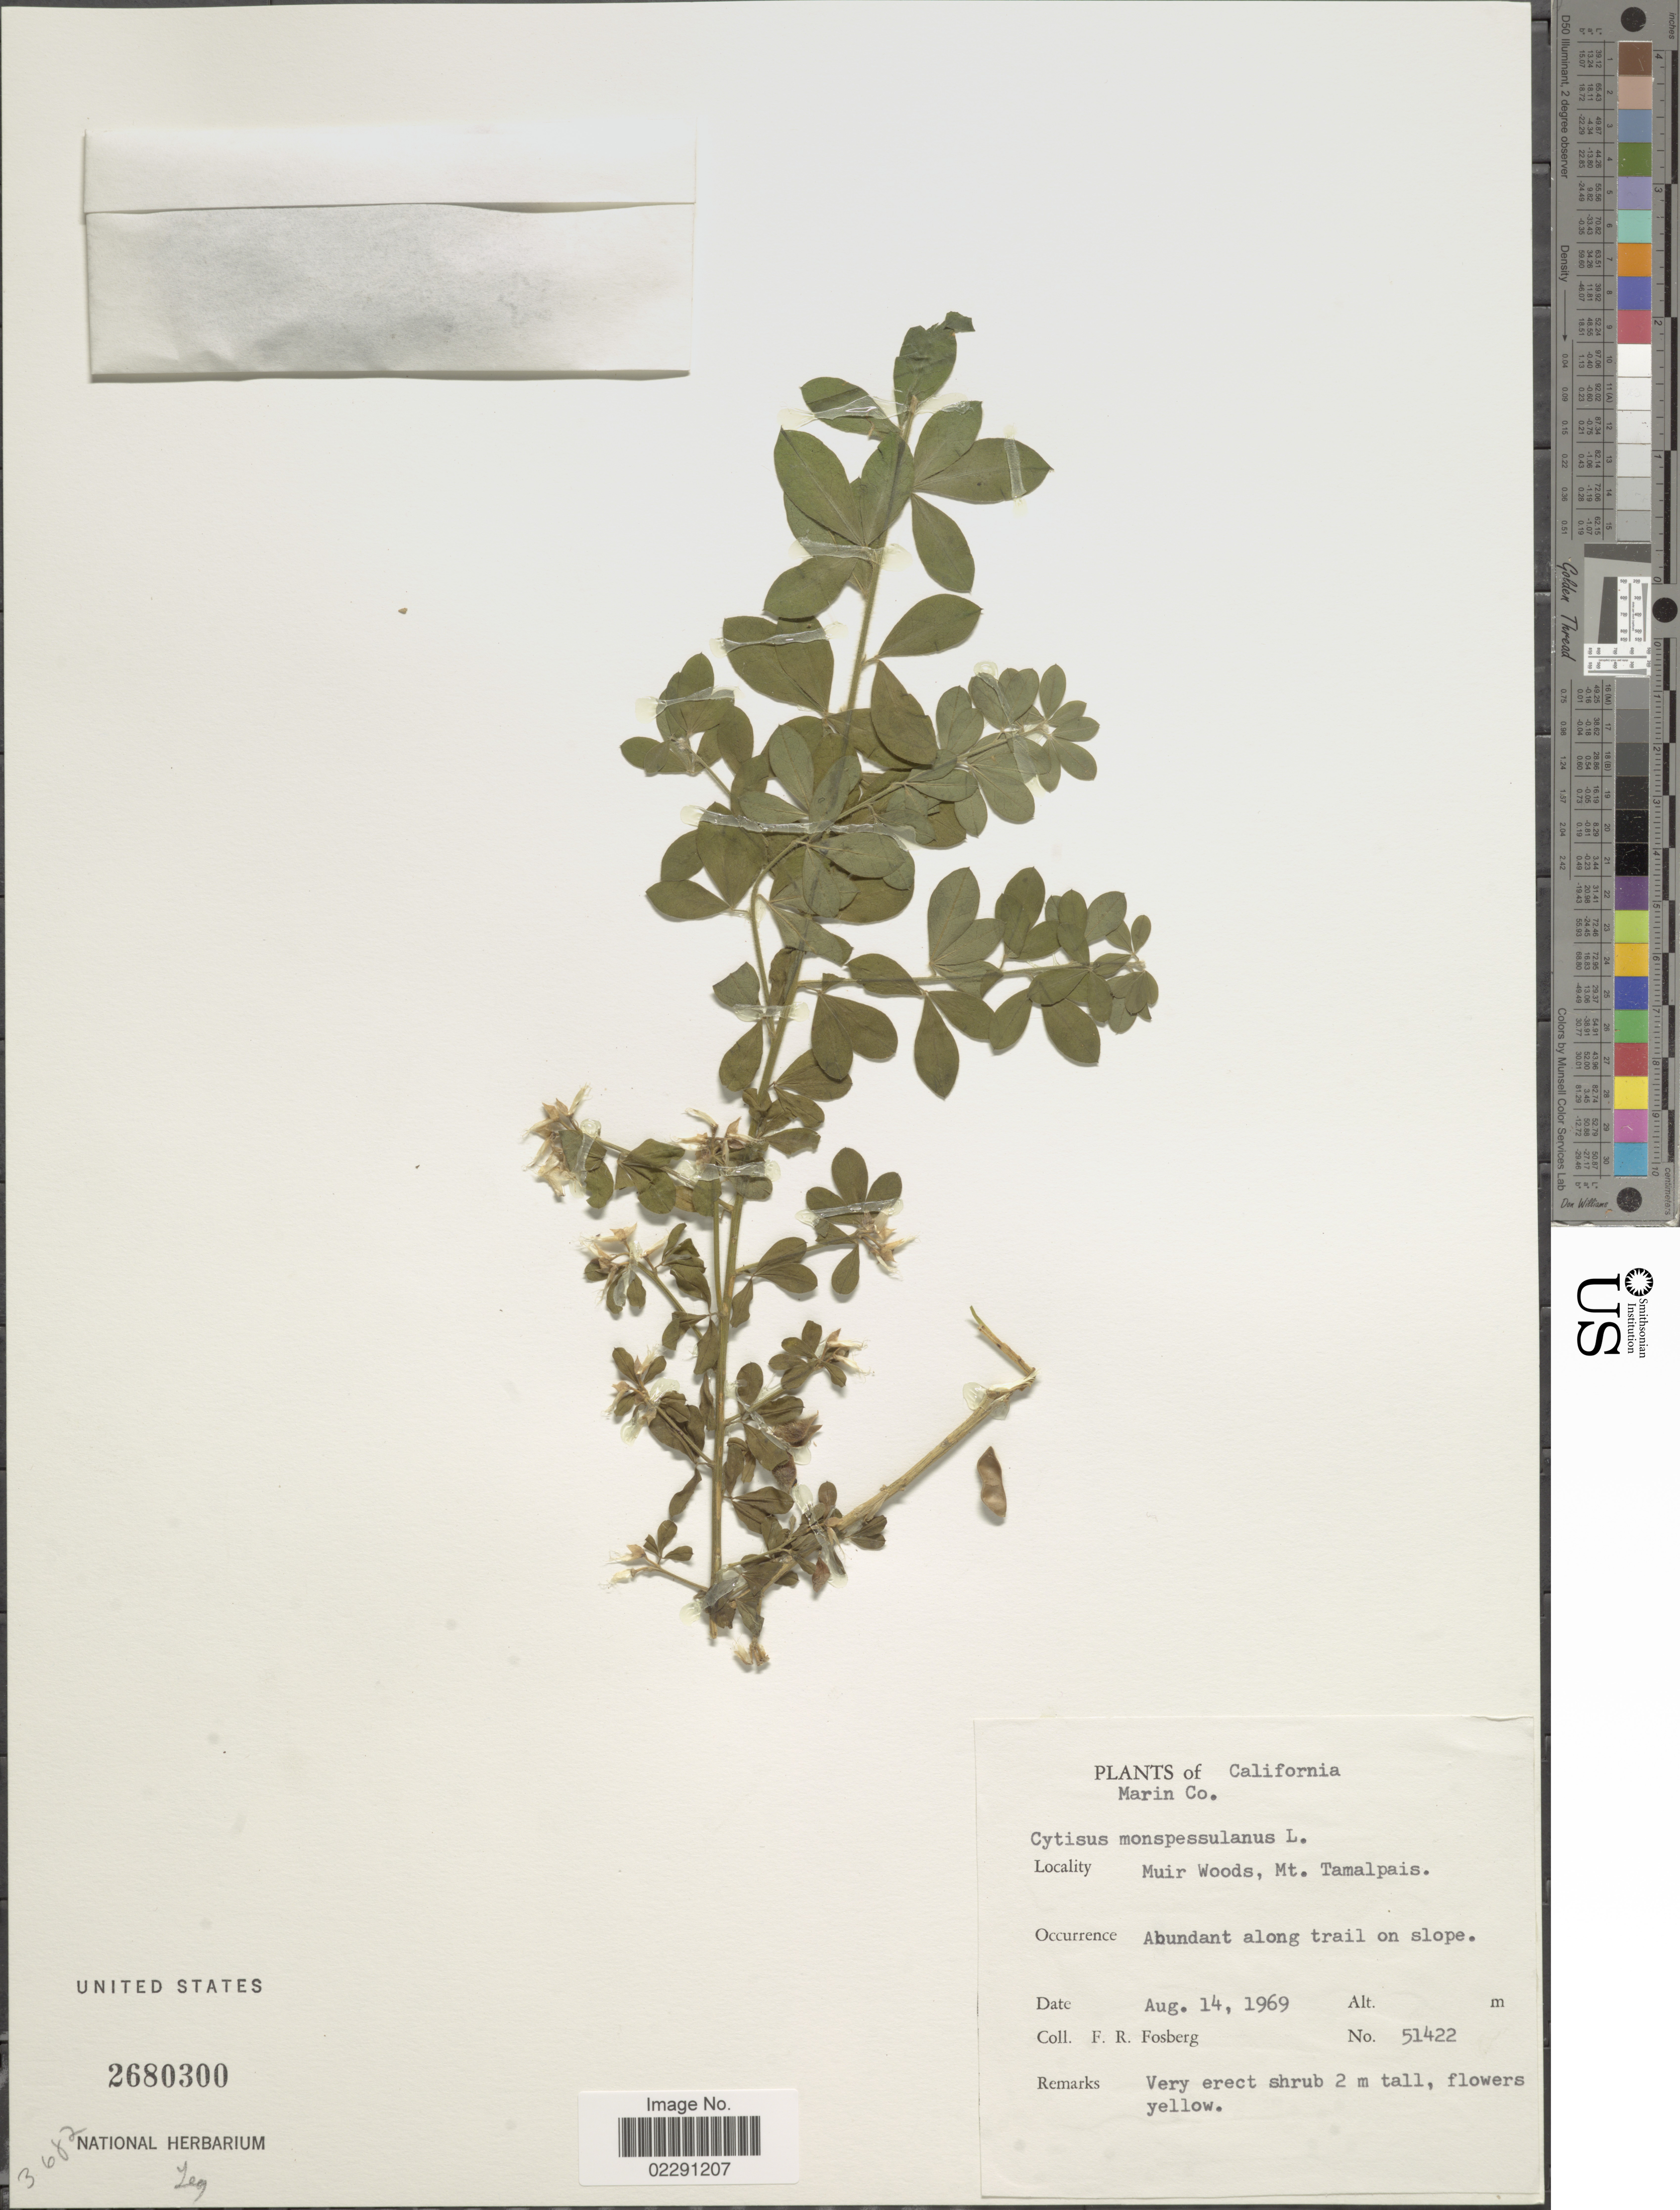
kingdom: Plantae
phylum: Tracheophyta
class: Magnoliopsida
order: Fabales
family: Fabaceae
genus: Genista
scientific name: Genista monspessulana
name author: (L.) L.A.S. Johnson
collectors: F. R. Fosberg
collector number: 51422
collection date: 1969-08-14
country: United States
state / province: California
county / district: Marin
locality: Marin Co., Muir Woods, Mt. Tamalpais, abundant along trail on slope.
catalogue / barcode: US 2680300